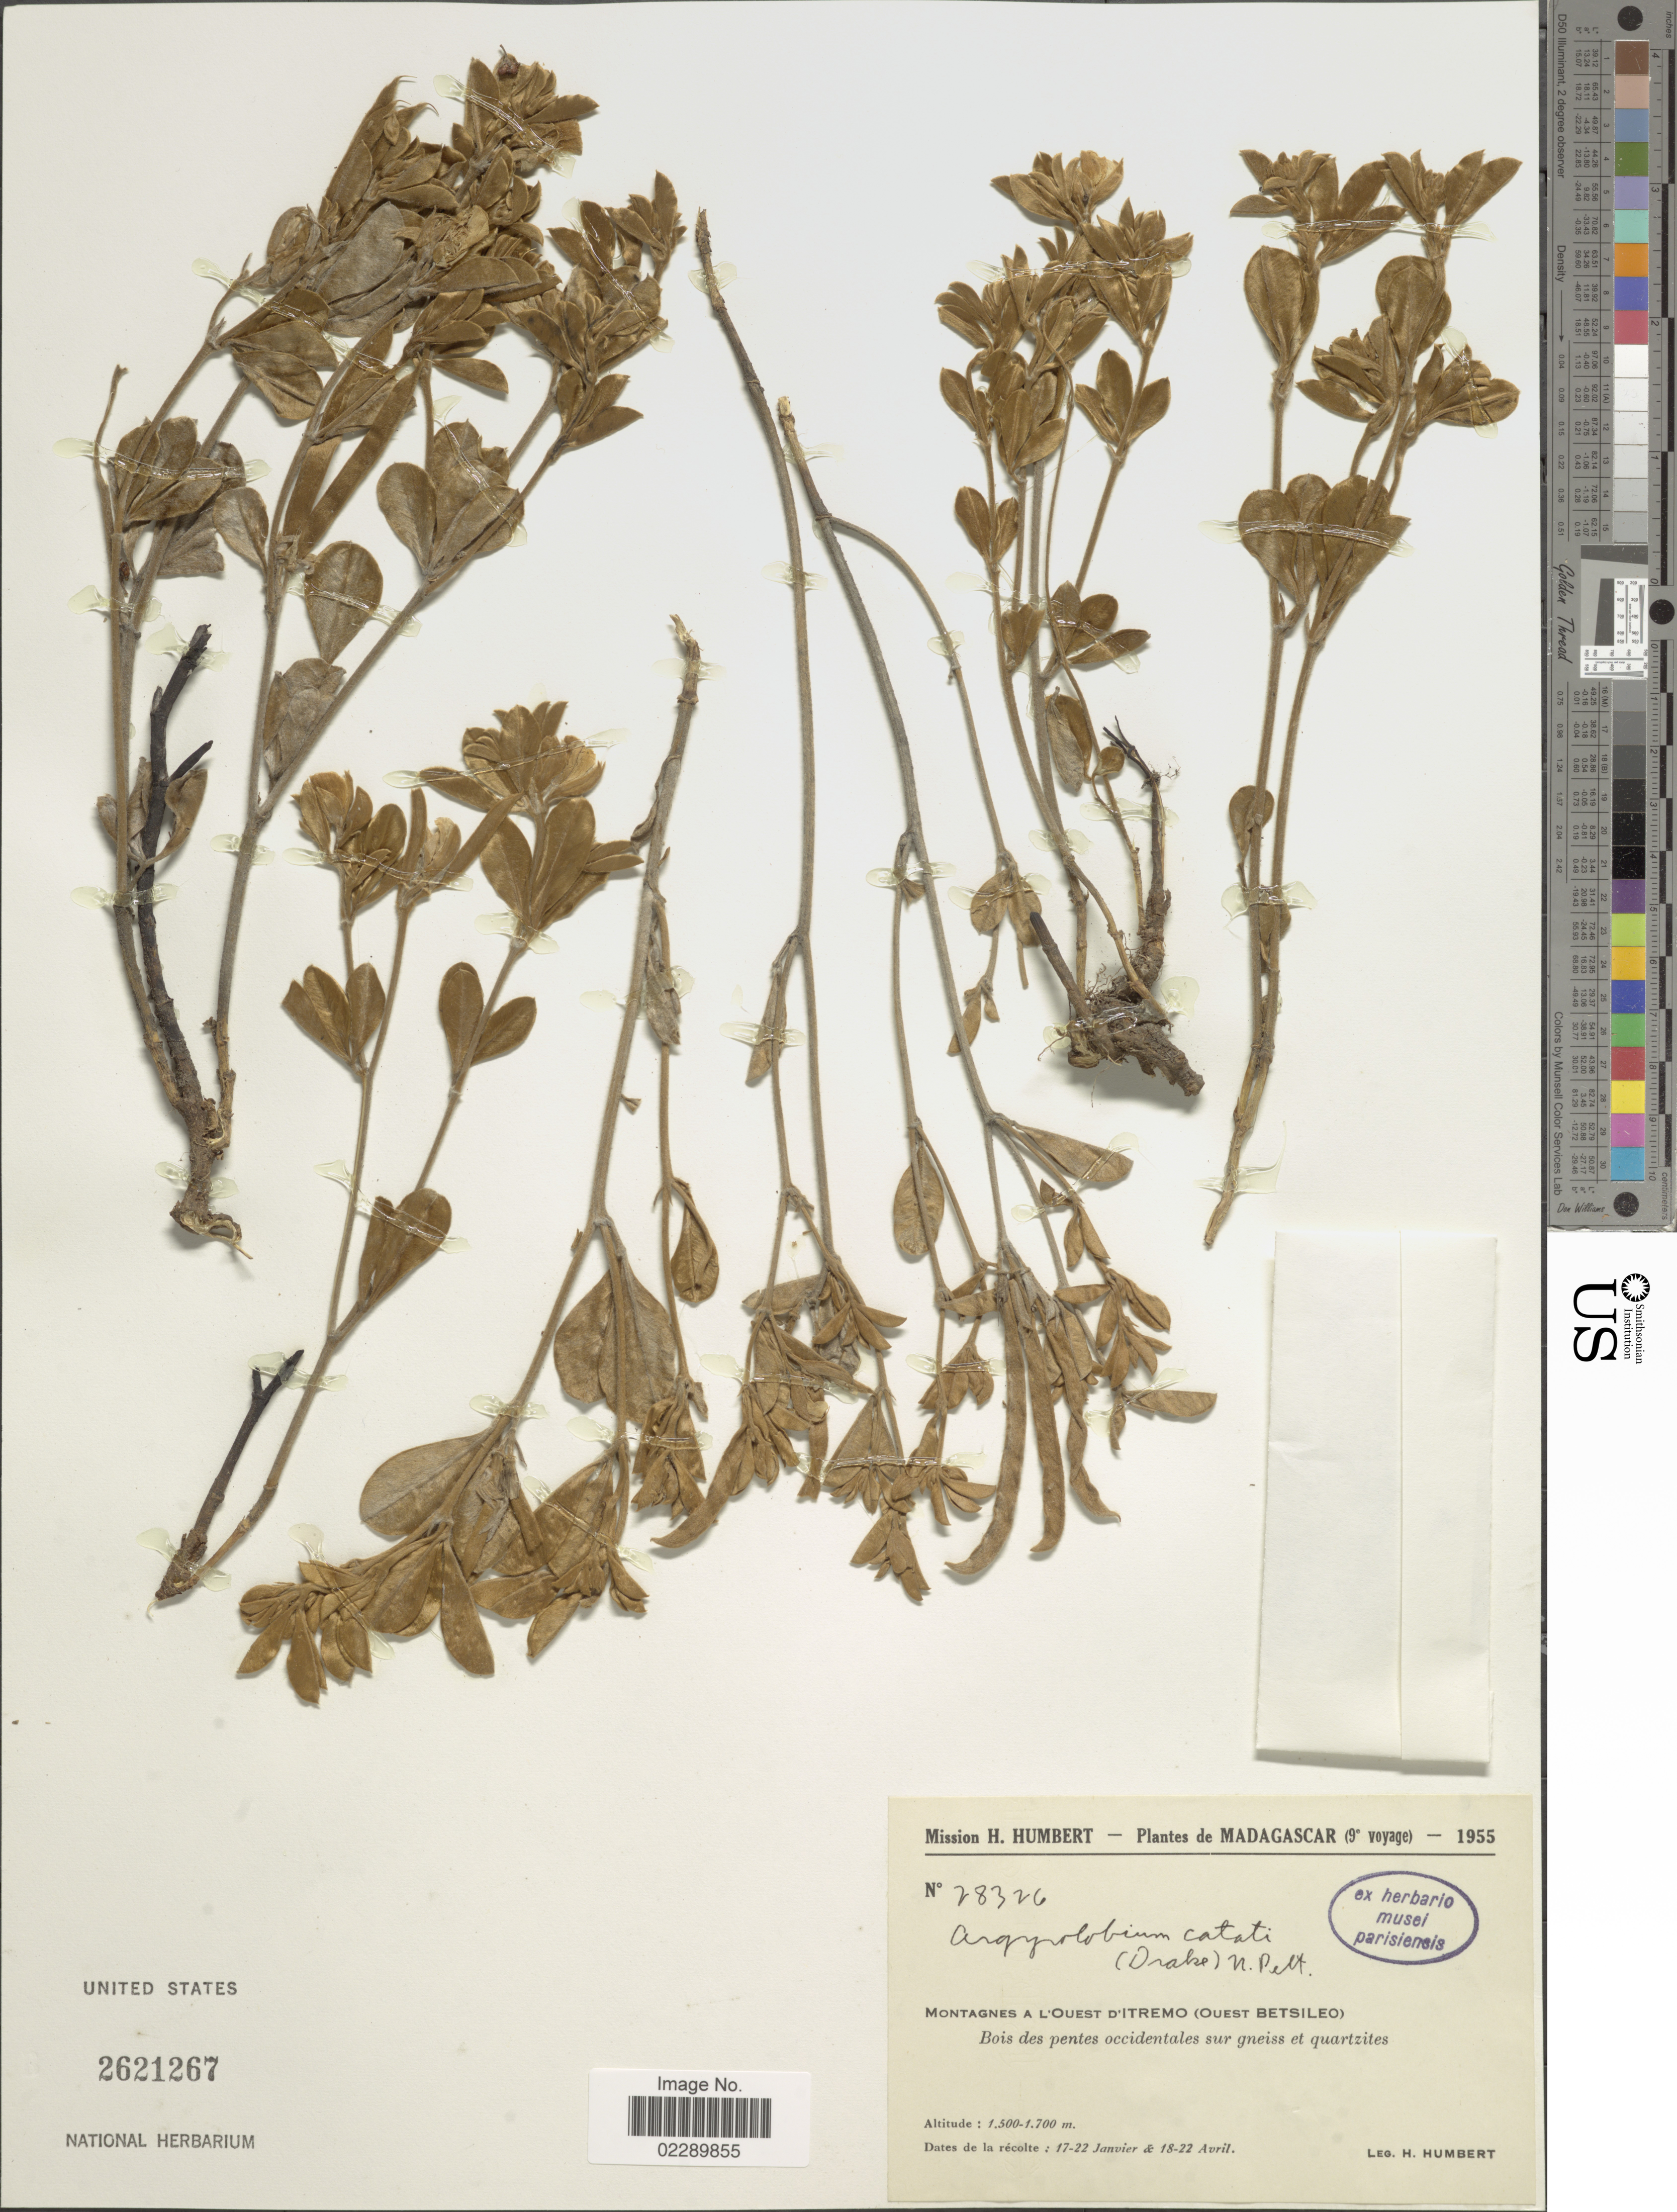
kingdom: Plantae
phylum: Tracheophyta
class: Magnoliopsida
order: Fabales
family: Fabaceae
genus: Argyrolobium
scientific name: Argyrolobium catati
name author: (Drake) M. Peltier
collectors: H. Humbert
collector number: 28326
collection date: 1955-01-17/1955-04-22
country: Madagascar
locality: Montagnes a L'Ouest d'Itremo (Ouest Betsileo). Bois des pentes occidentales sur gneiss et quartzites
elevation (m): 1500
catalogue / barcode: US 2621267